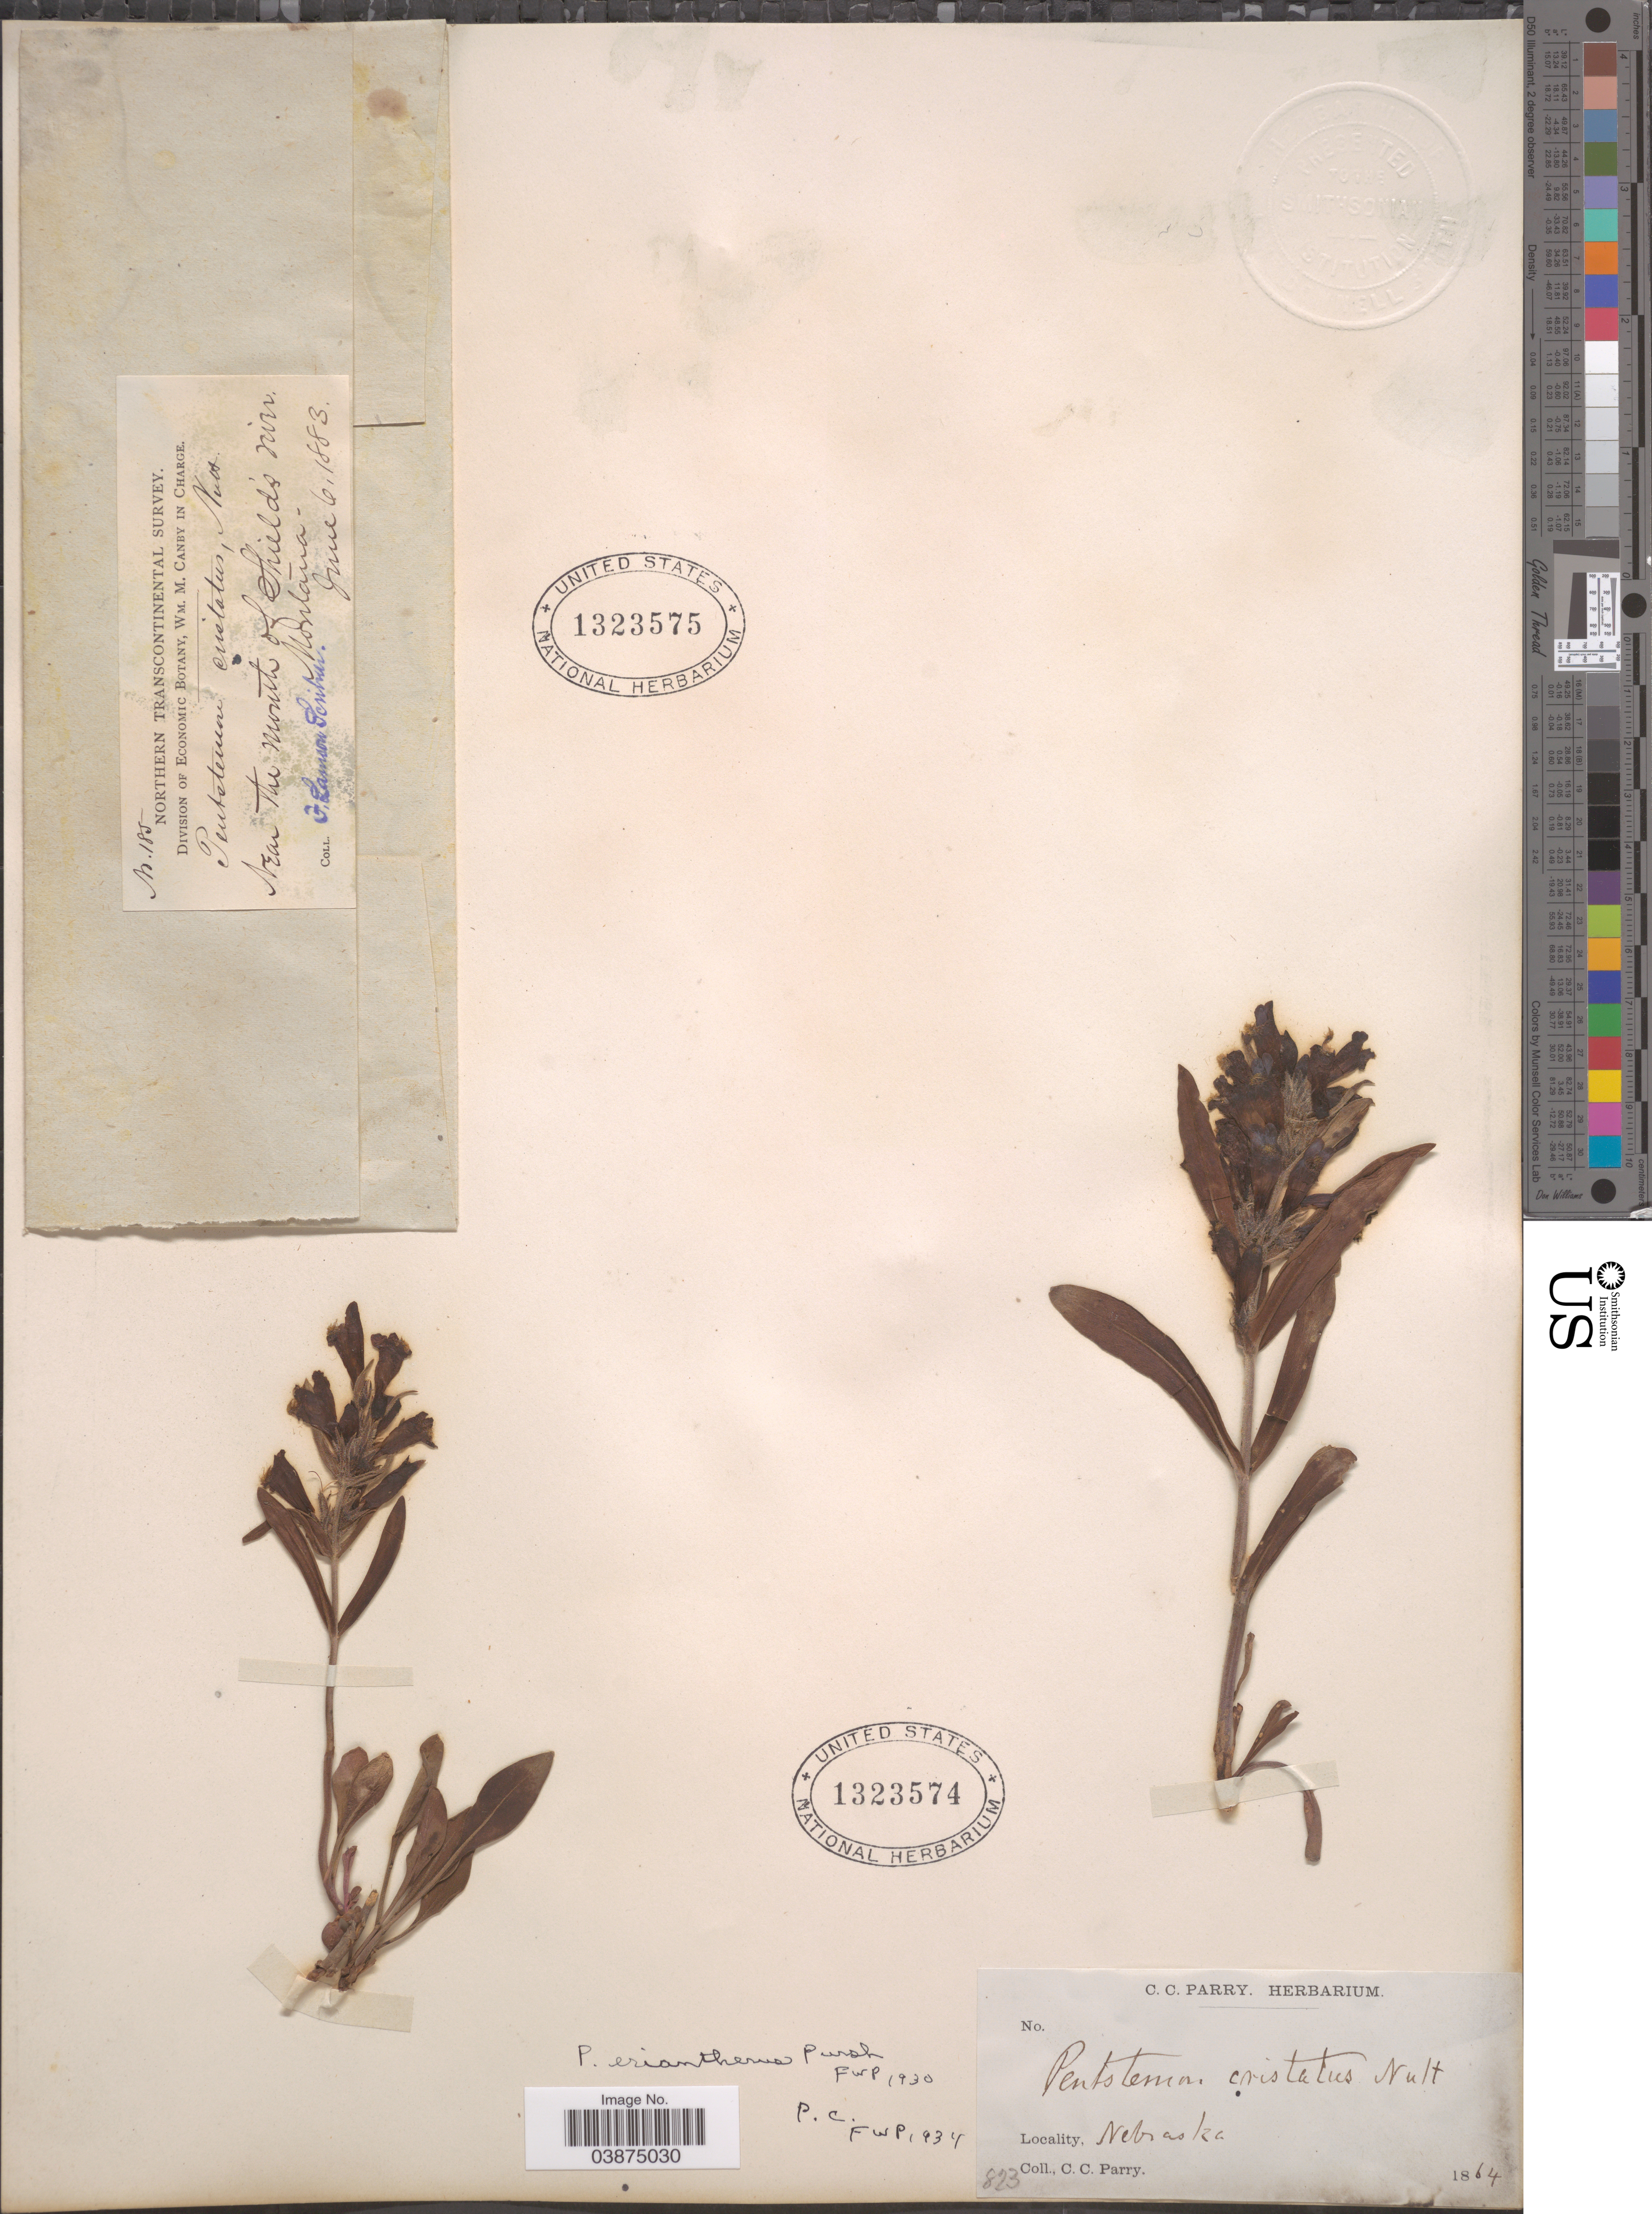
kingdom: Plantae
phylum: Tracheophyta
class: Magnoliopsida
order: Lamiales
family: Plantaginaceae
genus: Penstemon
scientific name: Penstemon eriantherus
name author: Pursh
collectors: C. C. Parry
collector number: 823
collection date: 1864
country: United States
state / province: Nebraska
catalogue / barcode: US 1323574-2